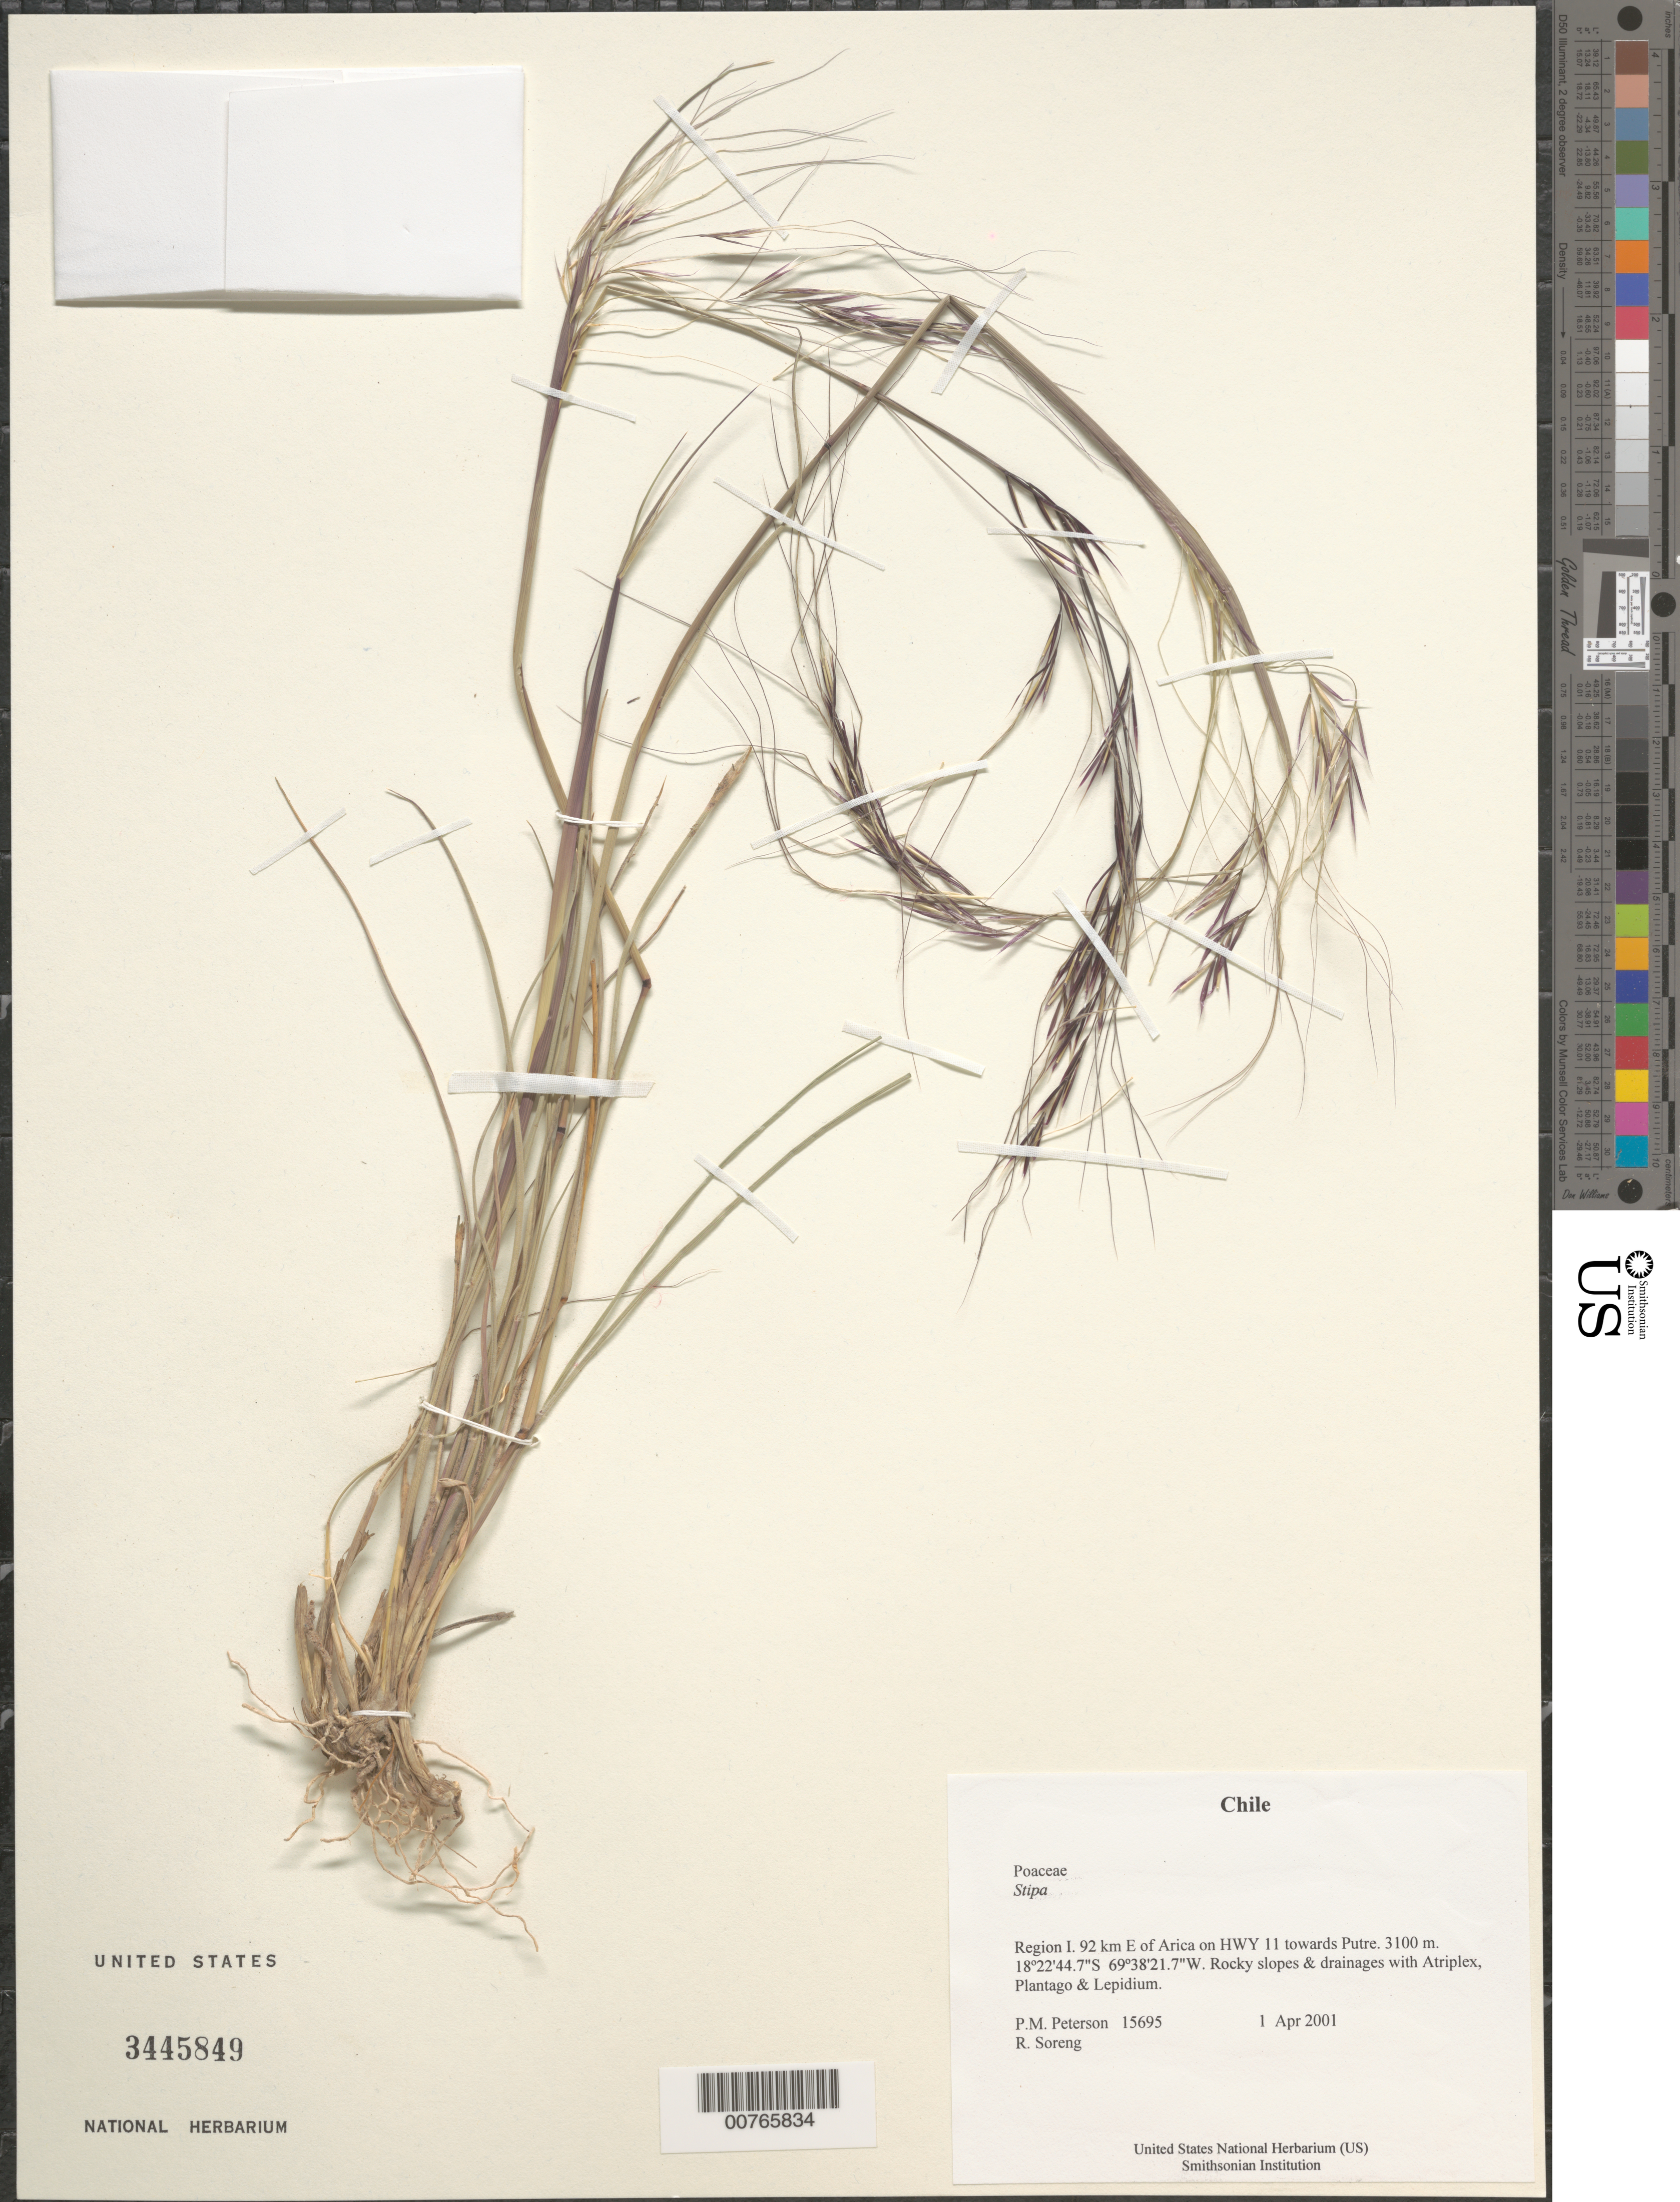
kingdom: Plantae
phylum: Tracheophyta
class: Liliopsida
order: Poales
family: Poaceae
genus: Stipa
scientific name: Stipa sp.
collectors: P. M. Peterson & R. J. Soreng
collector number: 15695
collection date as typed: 01 Apr 2001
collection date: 2001-04-01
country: Chile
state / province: Tarapacá (I)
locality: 92 km E of Arica on HWY 11 towards Putre.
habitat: Rocky slopes & drainages with Atriplex, Plantago & Lepidium.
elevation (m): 3100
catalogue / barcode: US 3445849